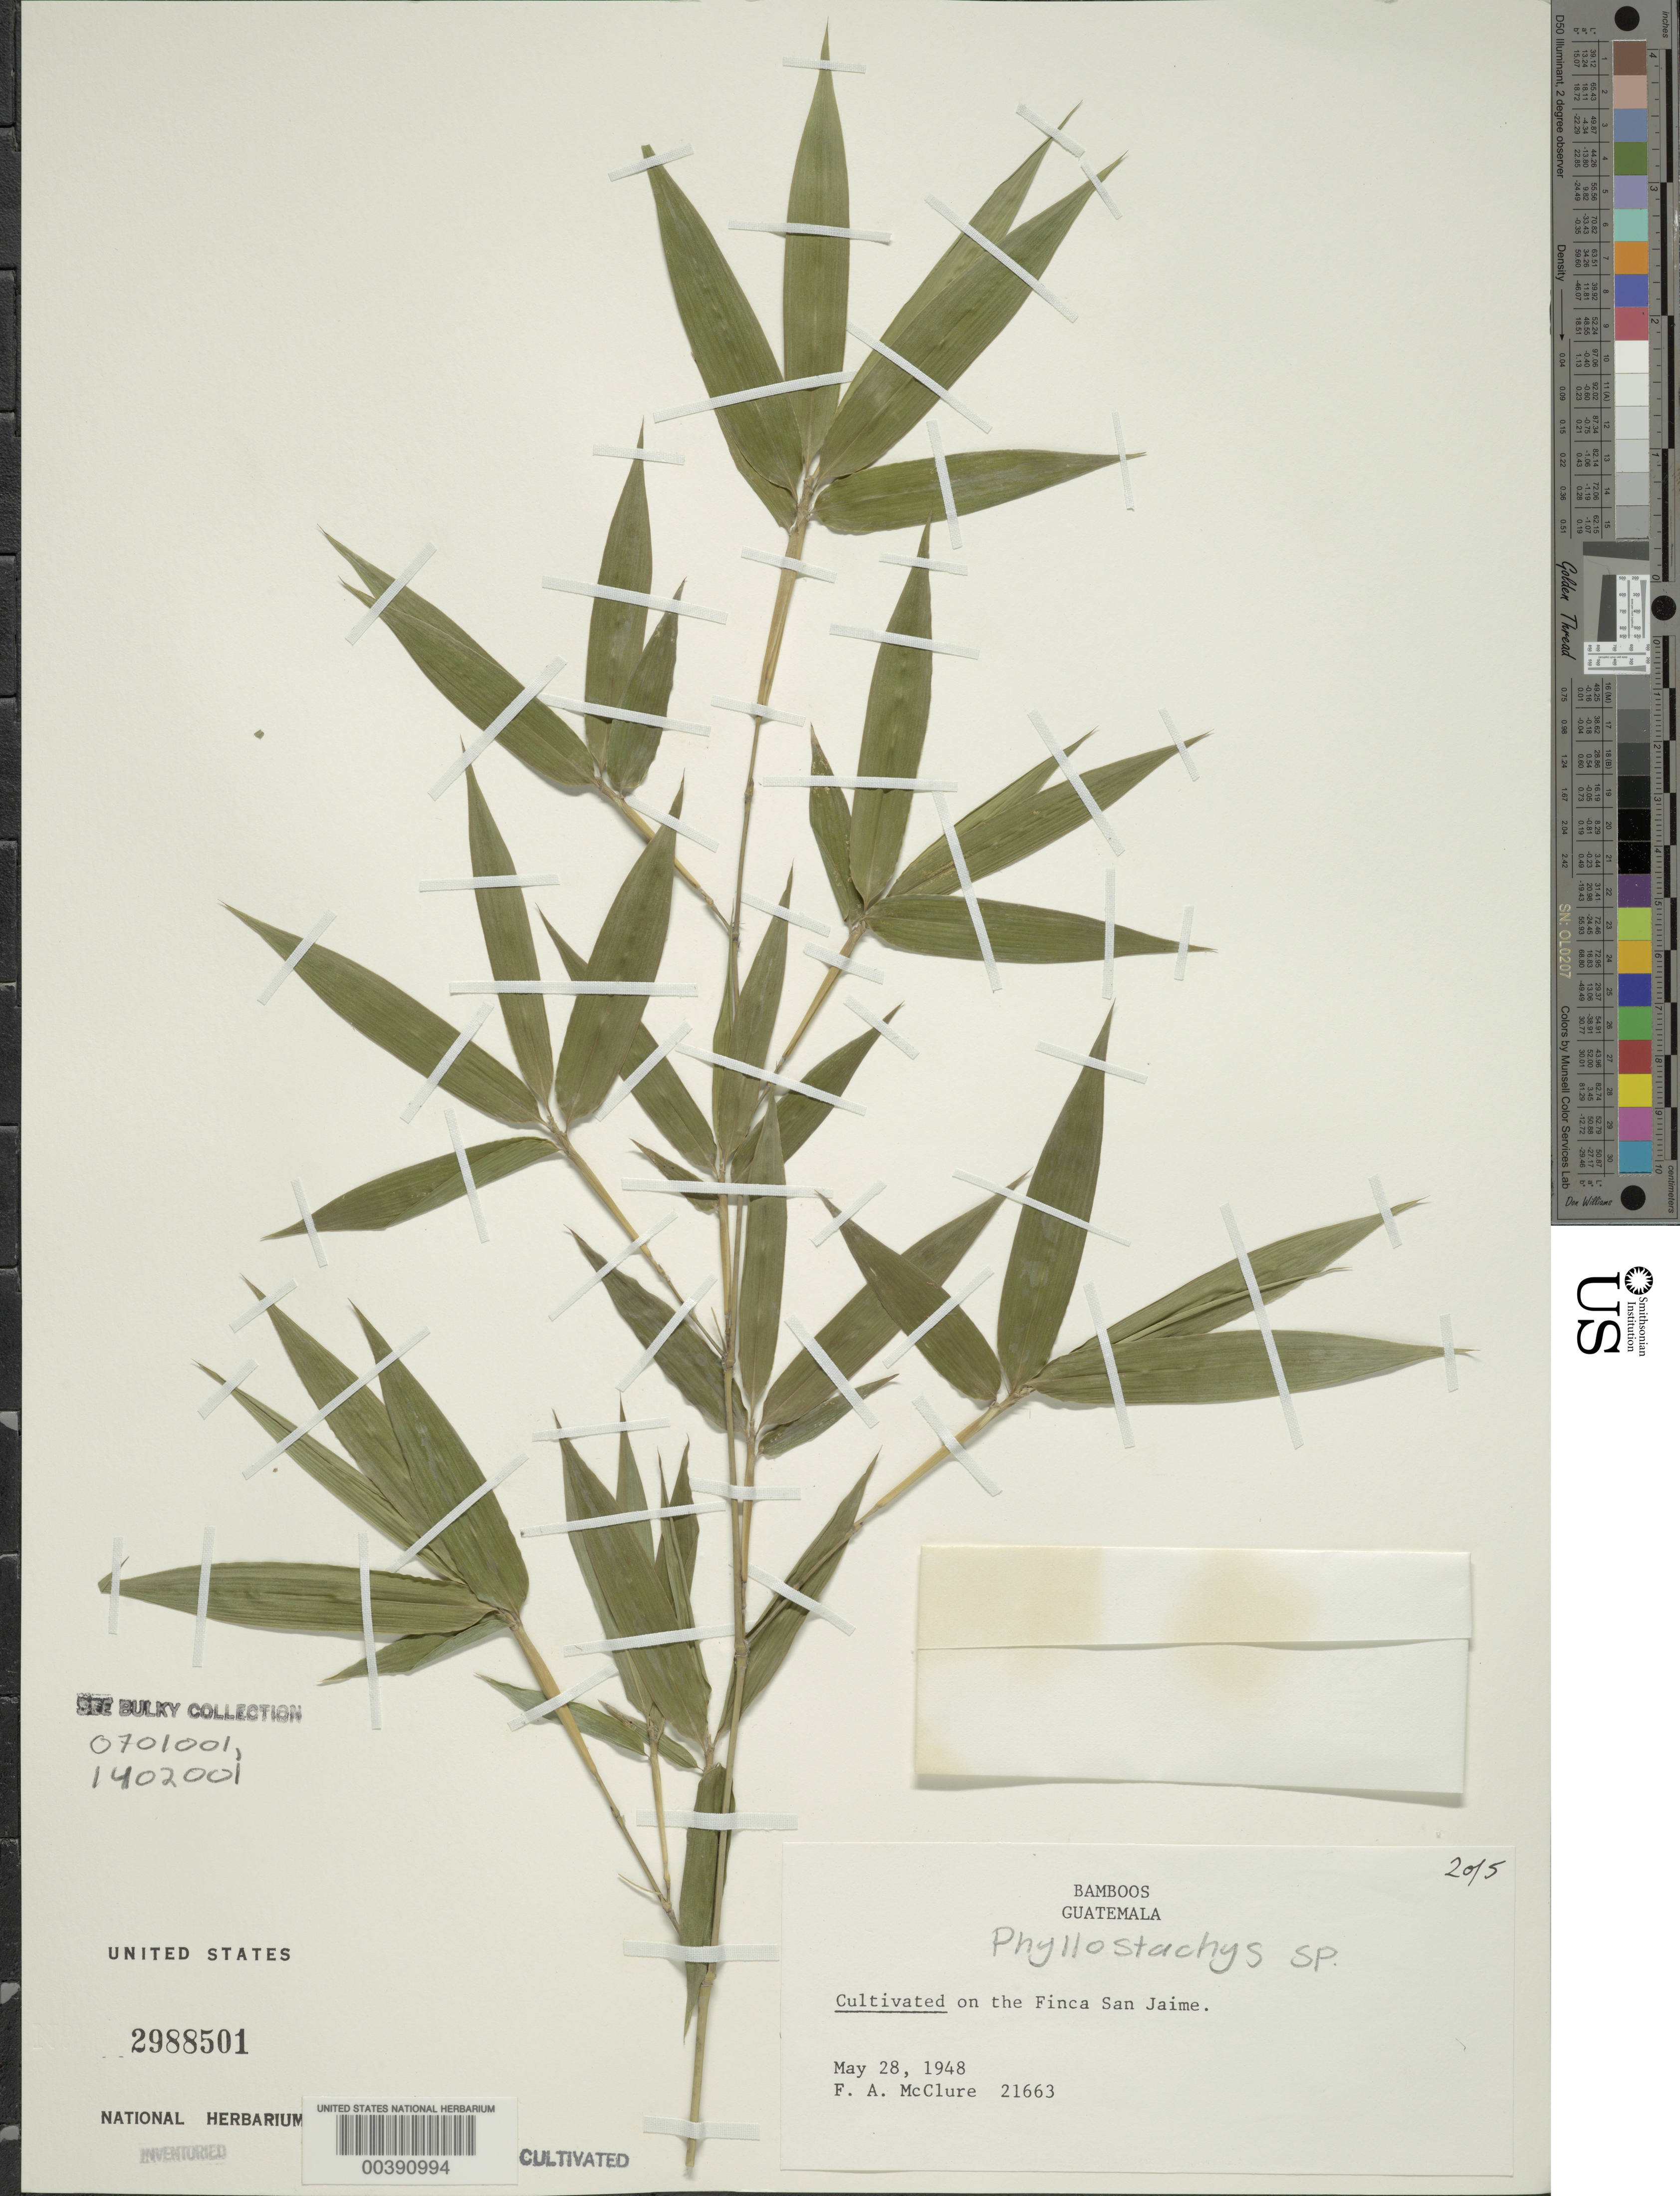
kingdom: Plantae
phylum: Tracheophyta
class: Liliopsida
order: Poales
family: Poaceae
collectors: F. A. McClure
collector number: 21663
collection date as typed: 28 May 1948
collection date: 1948-05-28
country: Guatemala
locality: Finca San Jaime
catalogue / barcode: US 2988501